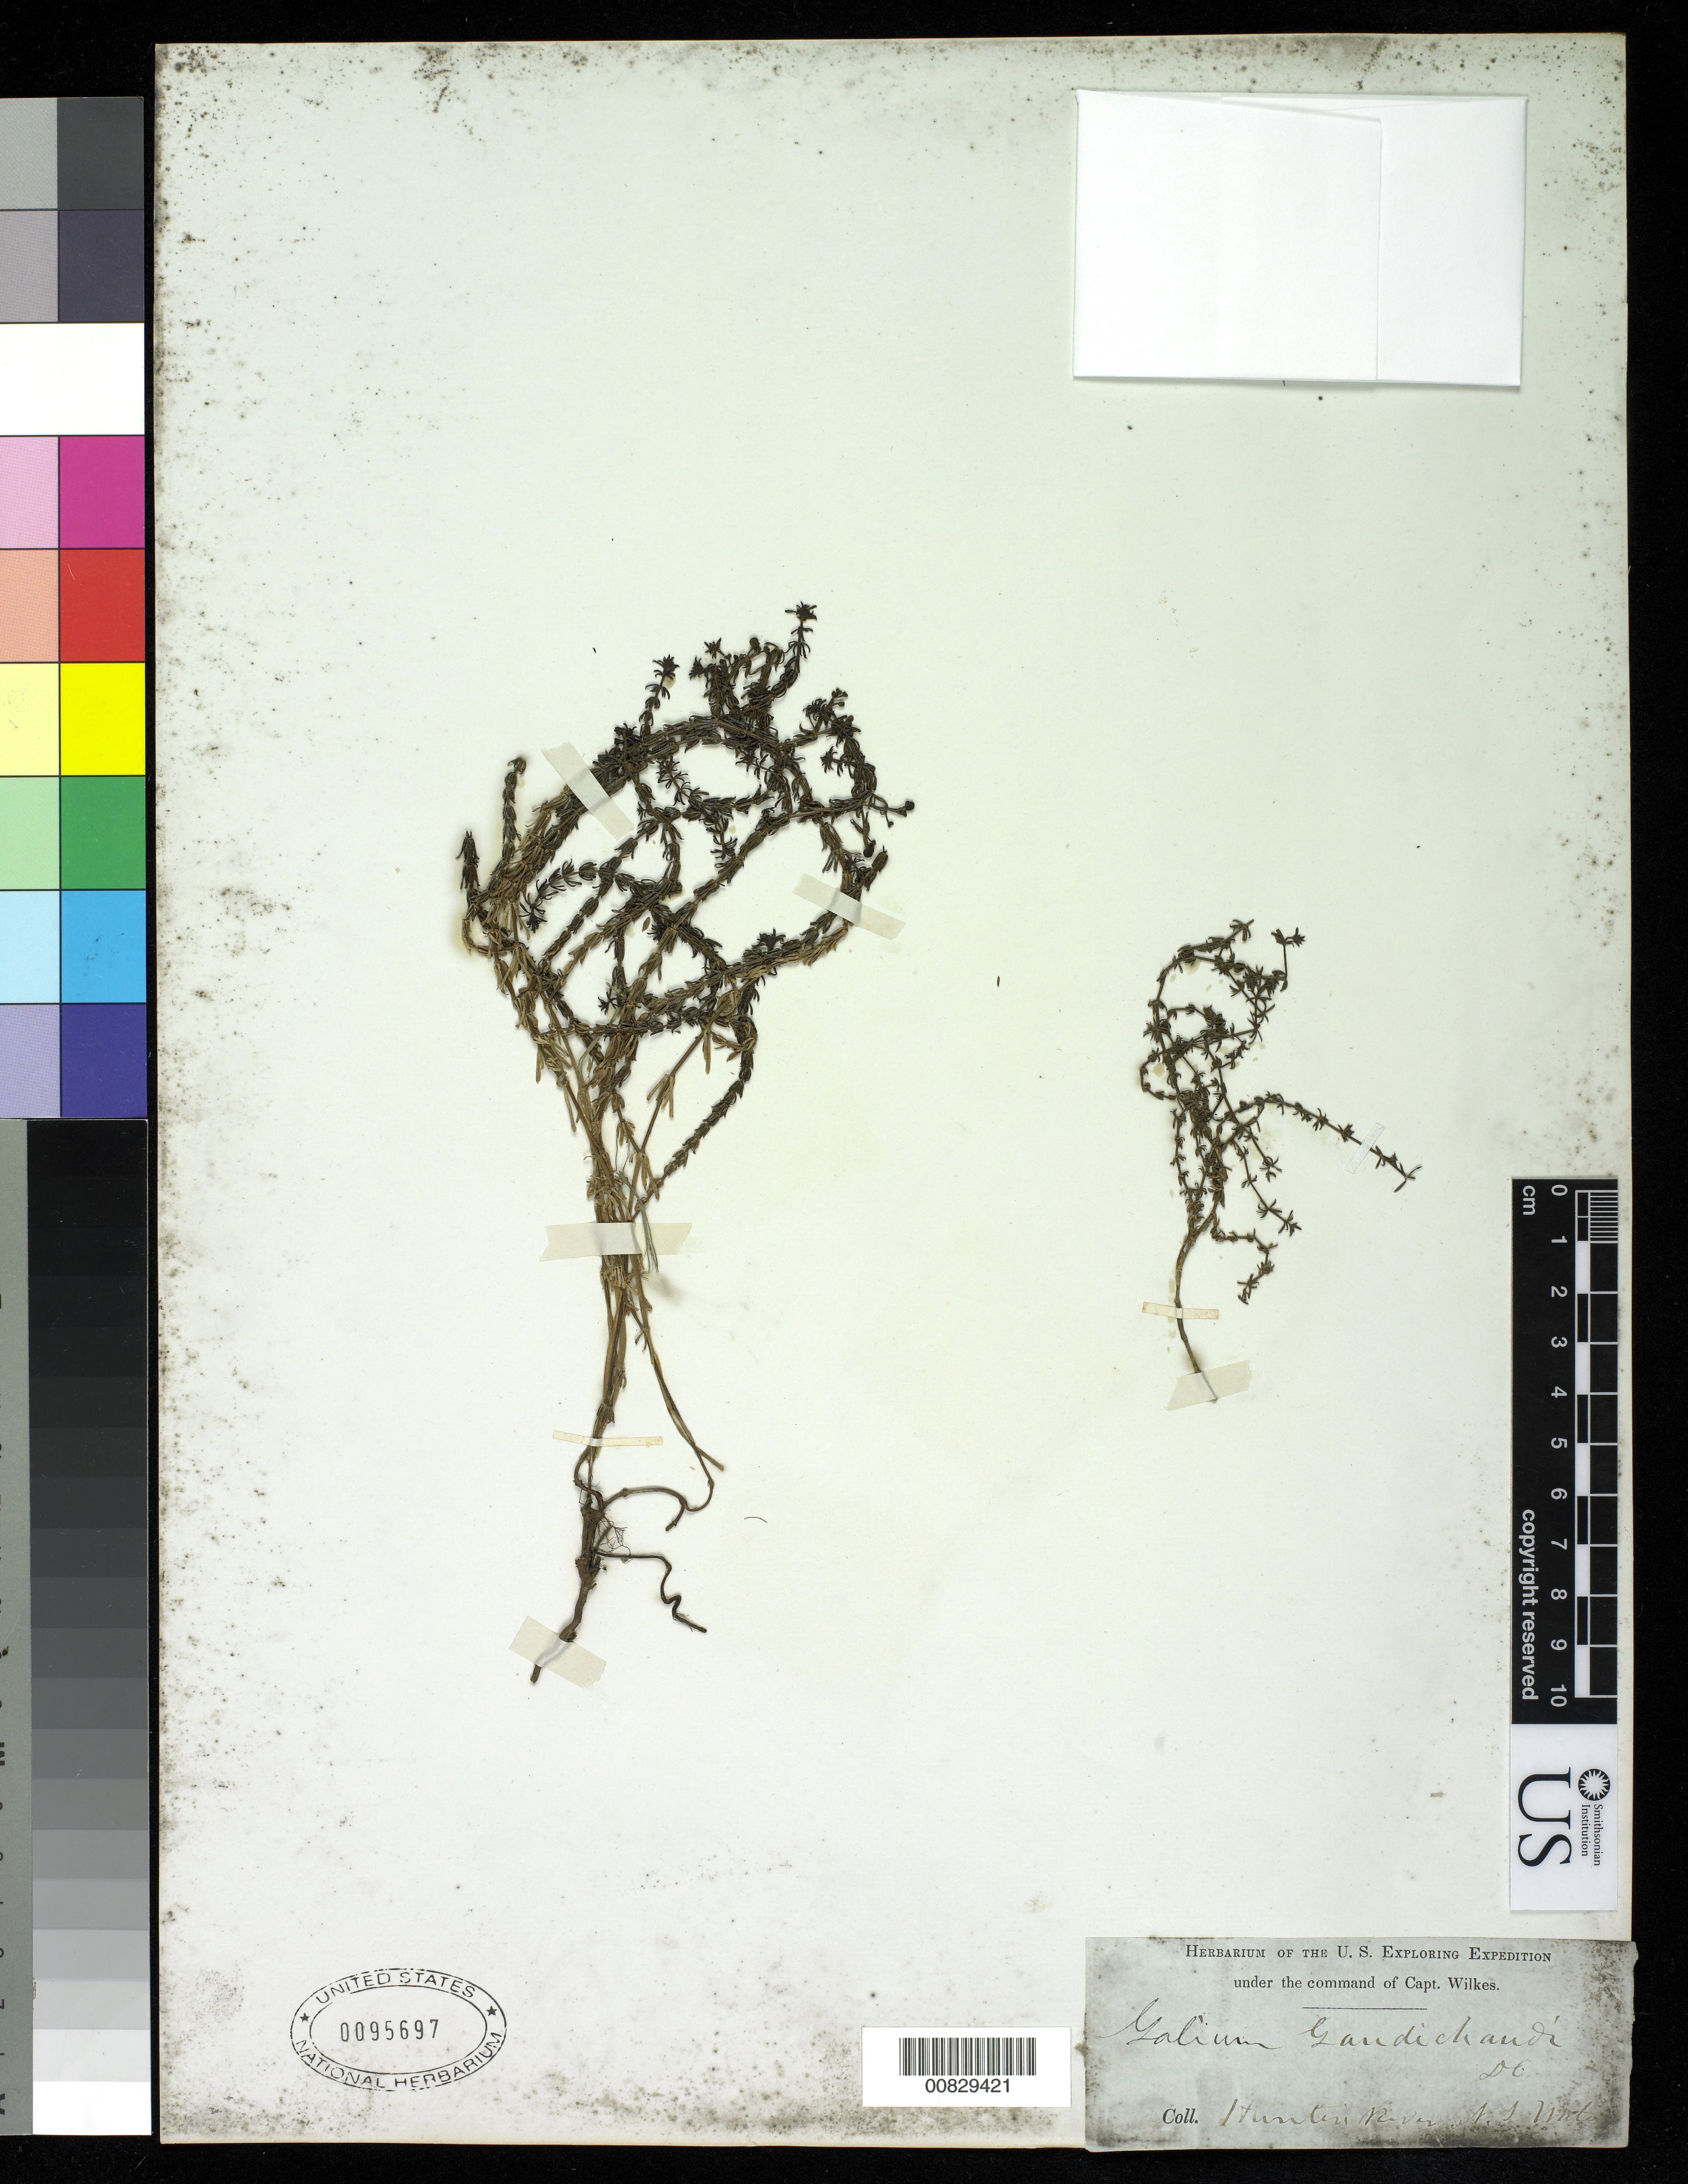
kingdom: Plantae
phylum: Tracheophyta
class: Magnoliopsida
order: Gentianales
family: Rubiaceae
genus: Galium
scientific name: Galium gaudichaudii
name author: DC.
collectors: Wilkes Explor. Exped.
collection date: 1838/1842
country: Australia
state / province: New South Wales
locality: Hunter's River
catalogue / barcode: US 95697